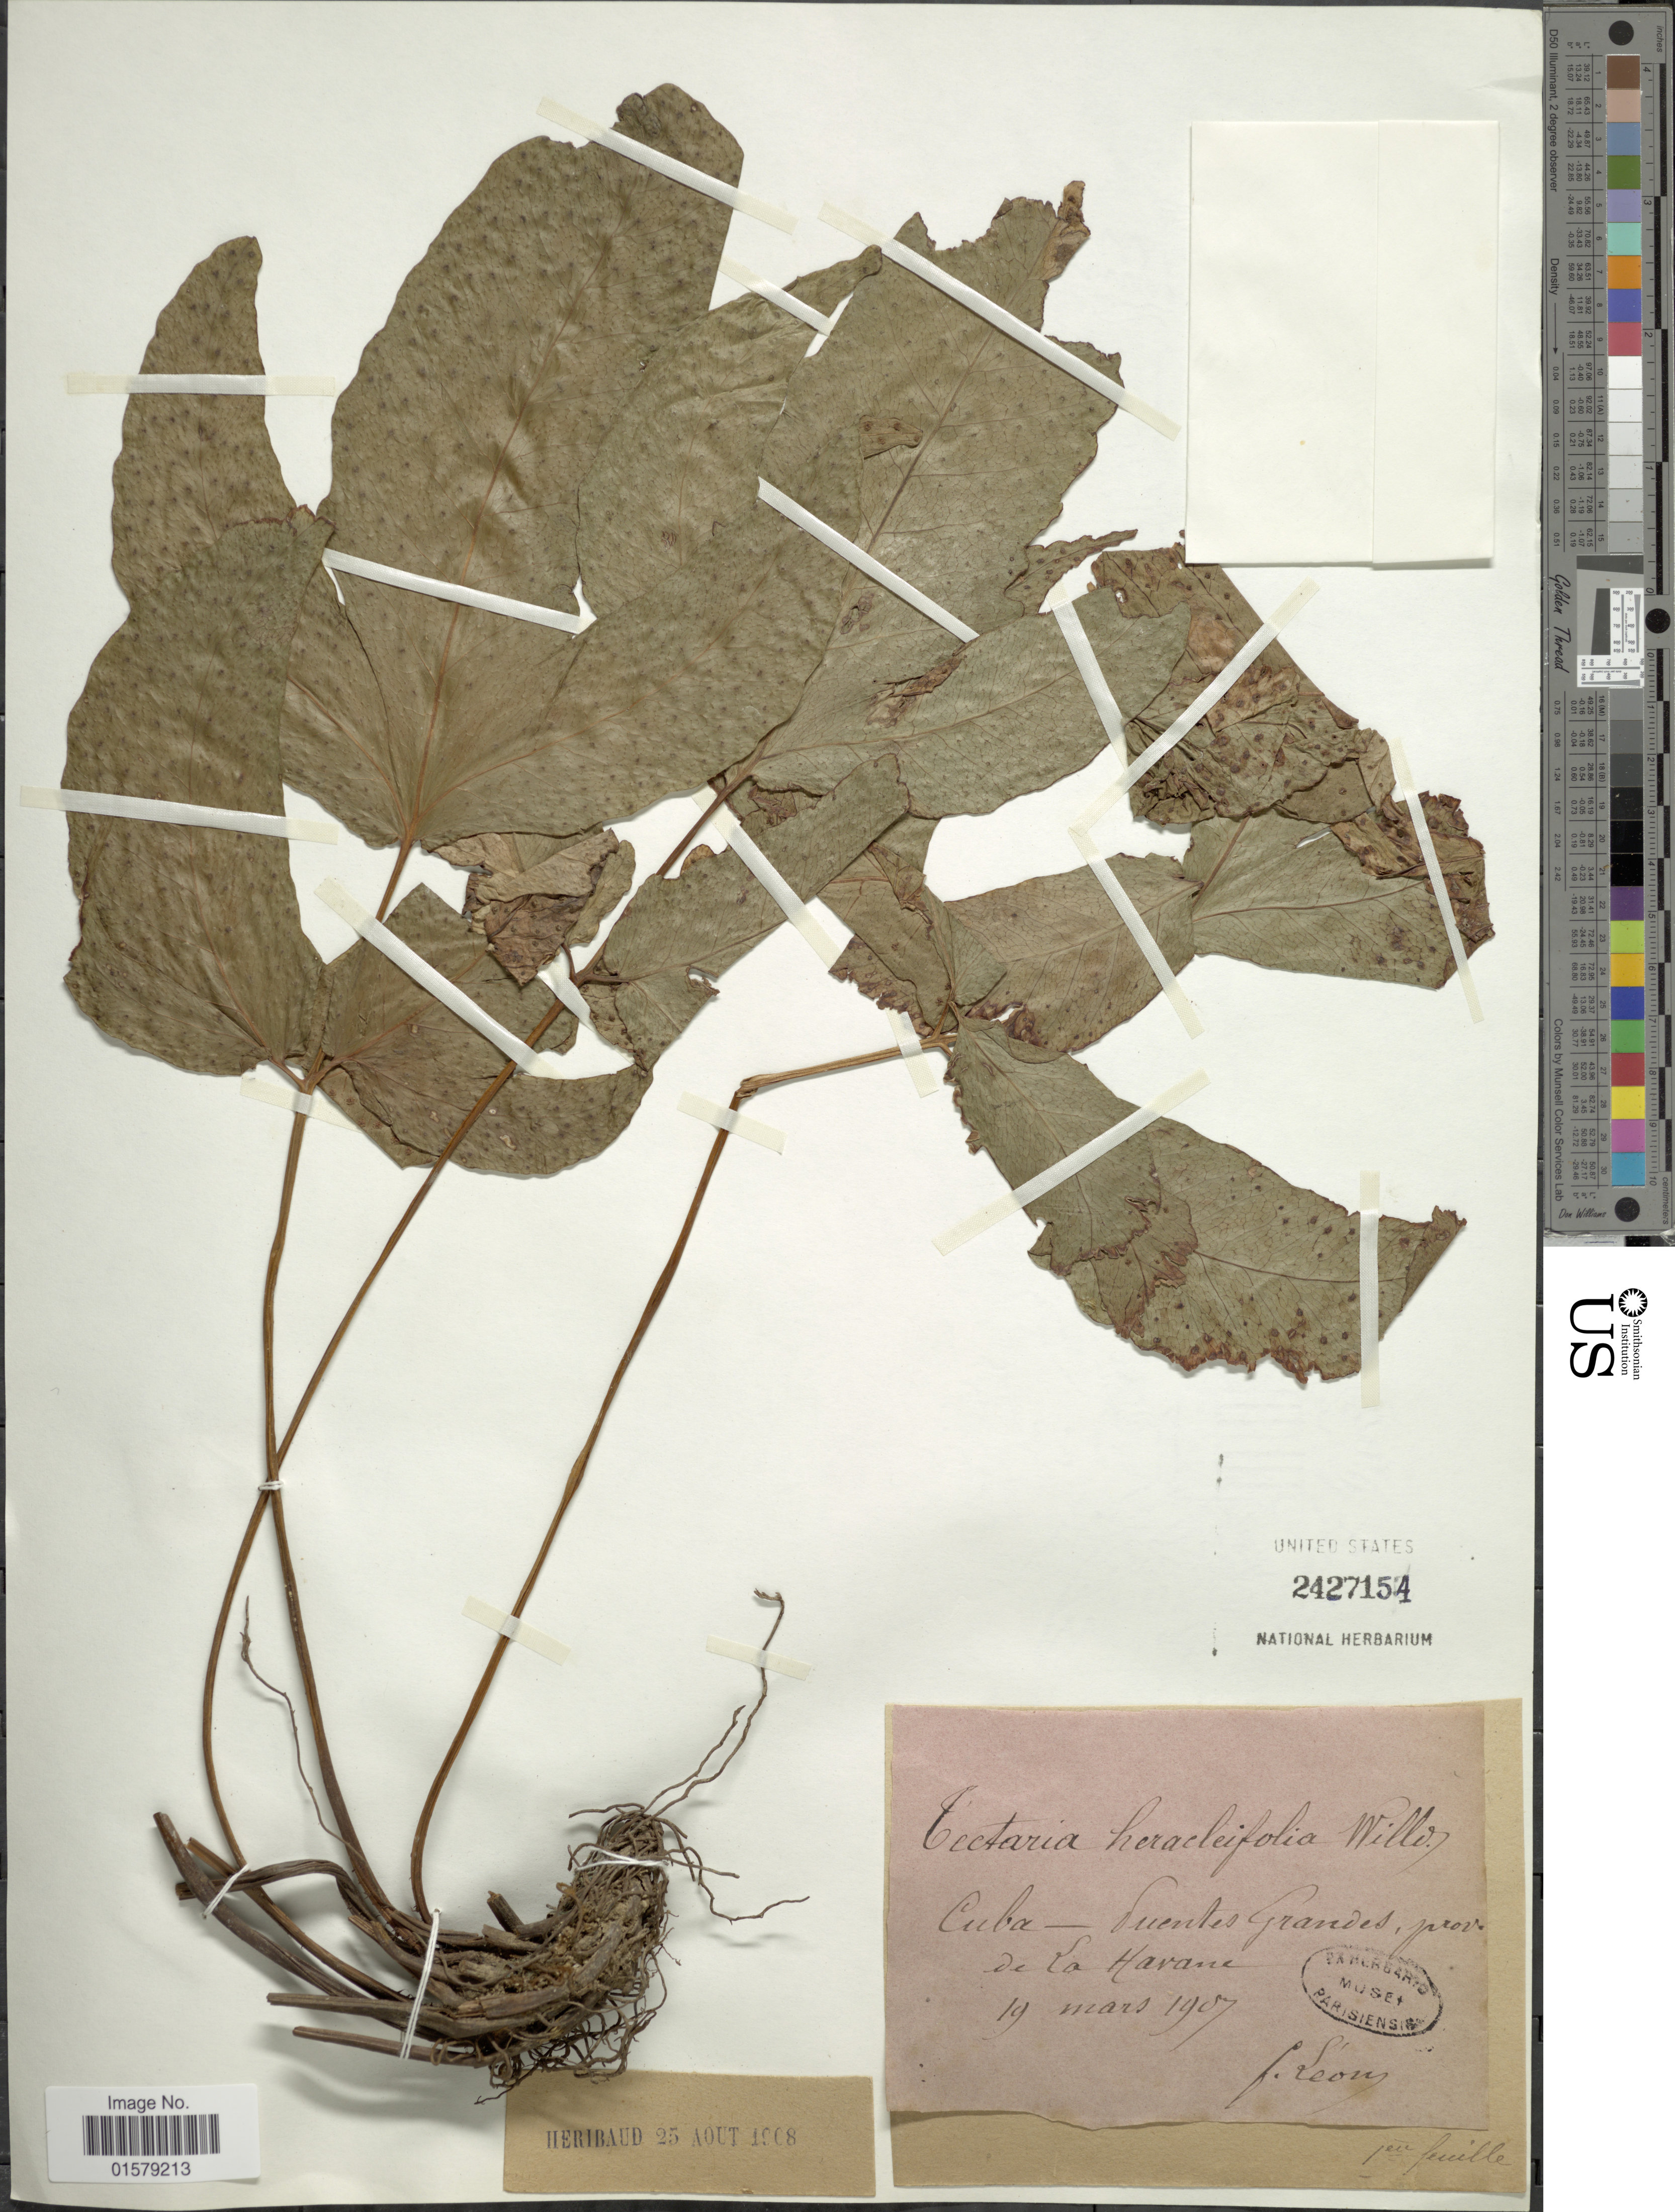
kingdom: Plantae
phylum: Tracheophyta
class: Polypodiopsida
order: Polypodiales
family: Tectariaceae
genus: Tectaria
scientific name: Tectaria heracleifolia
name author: (Willd.) Underw.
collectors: F. Leon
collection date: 1907-03-19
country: Cuba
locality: Duentes Grandes, prov. de la Havane.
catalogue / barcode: US 2427154